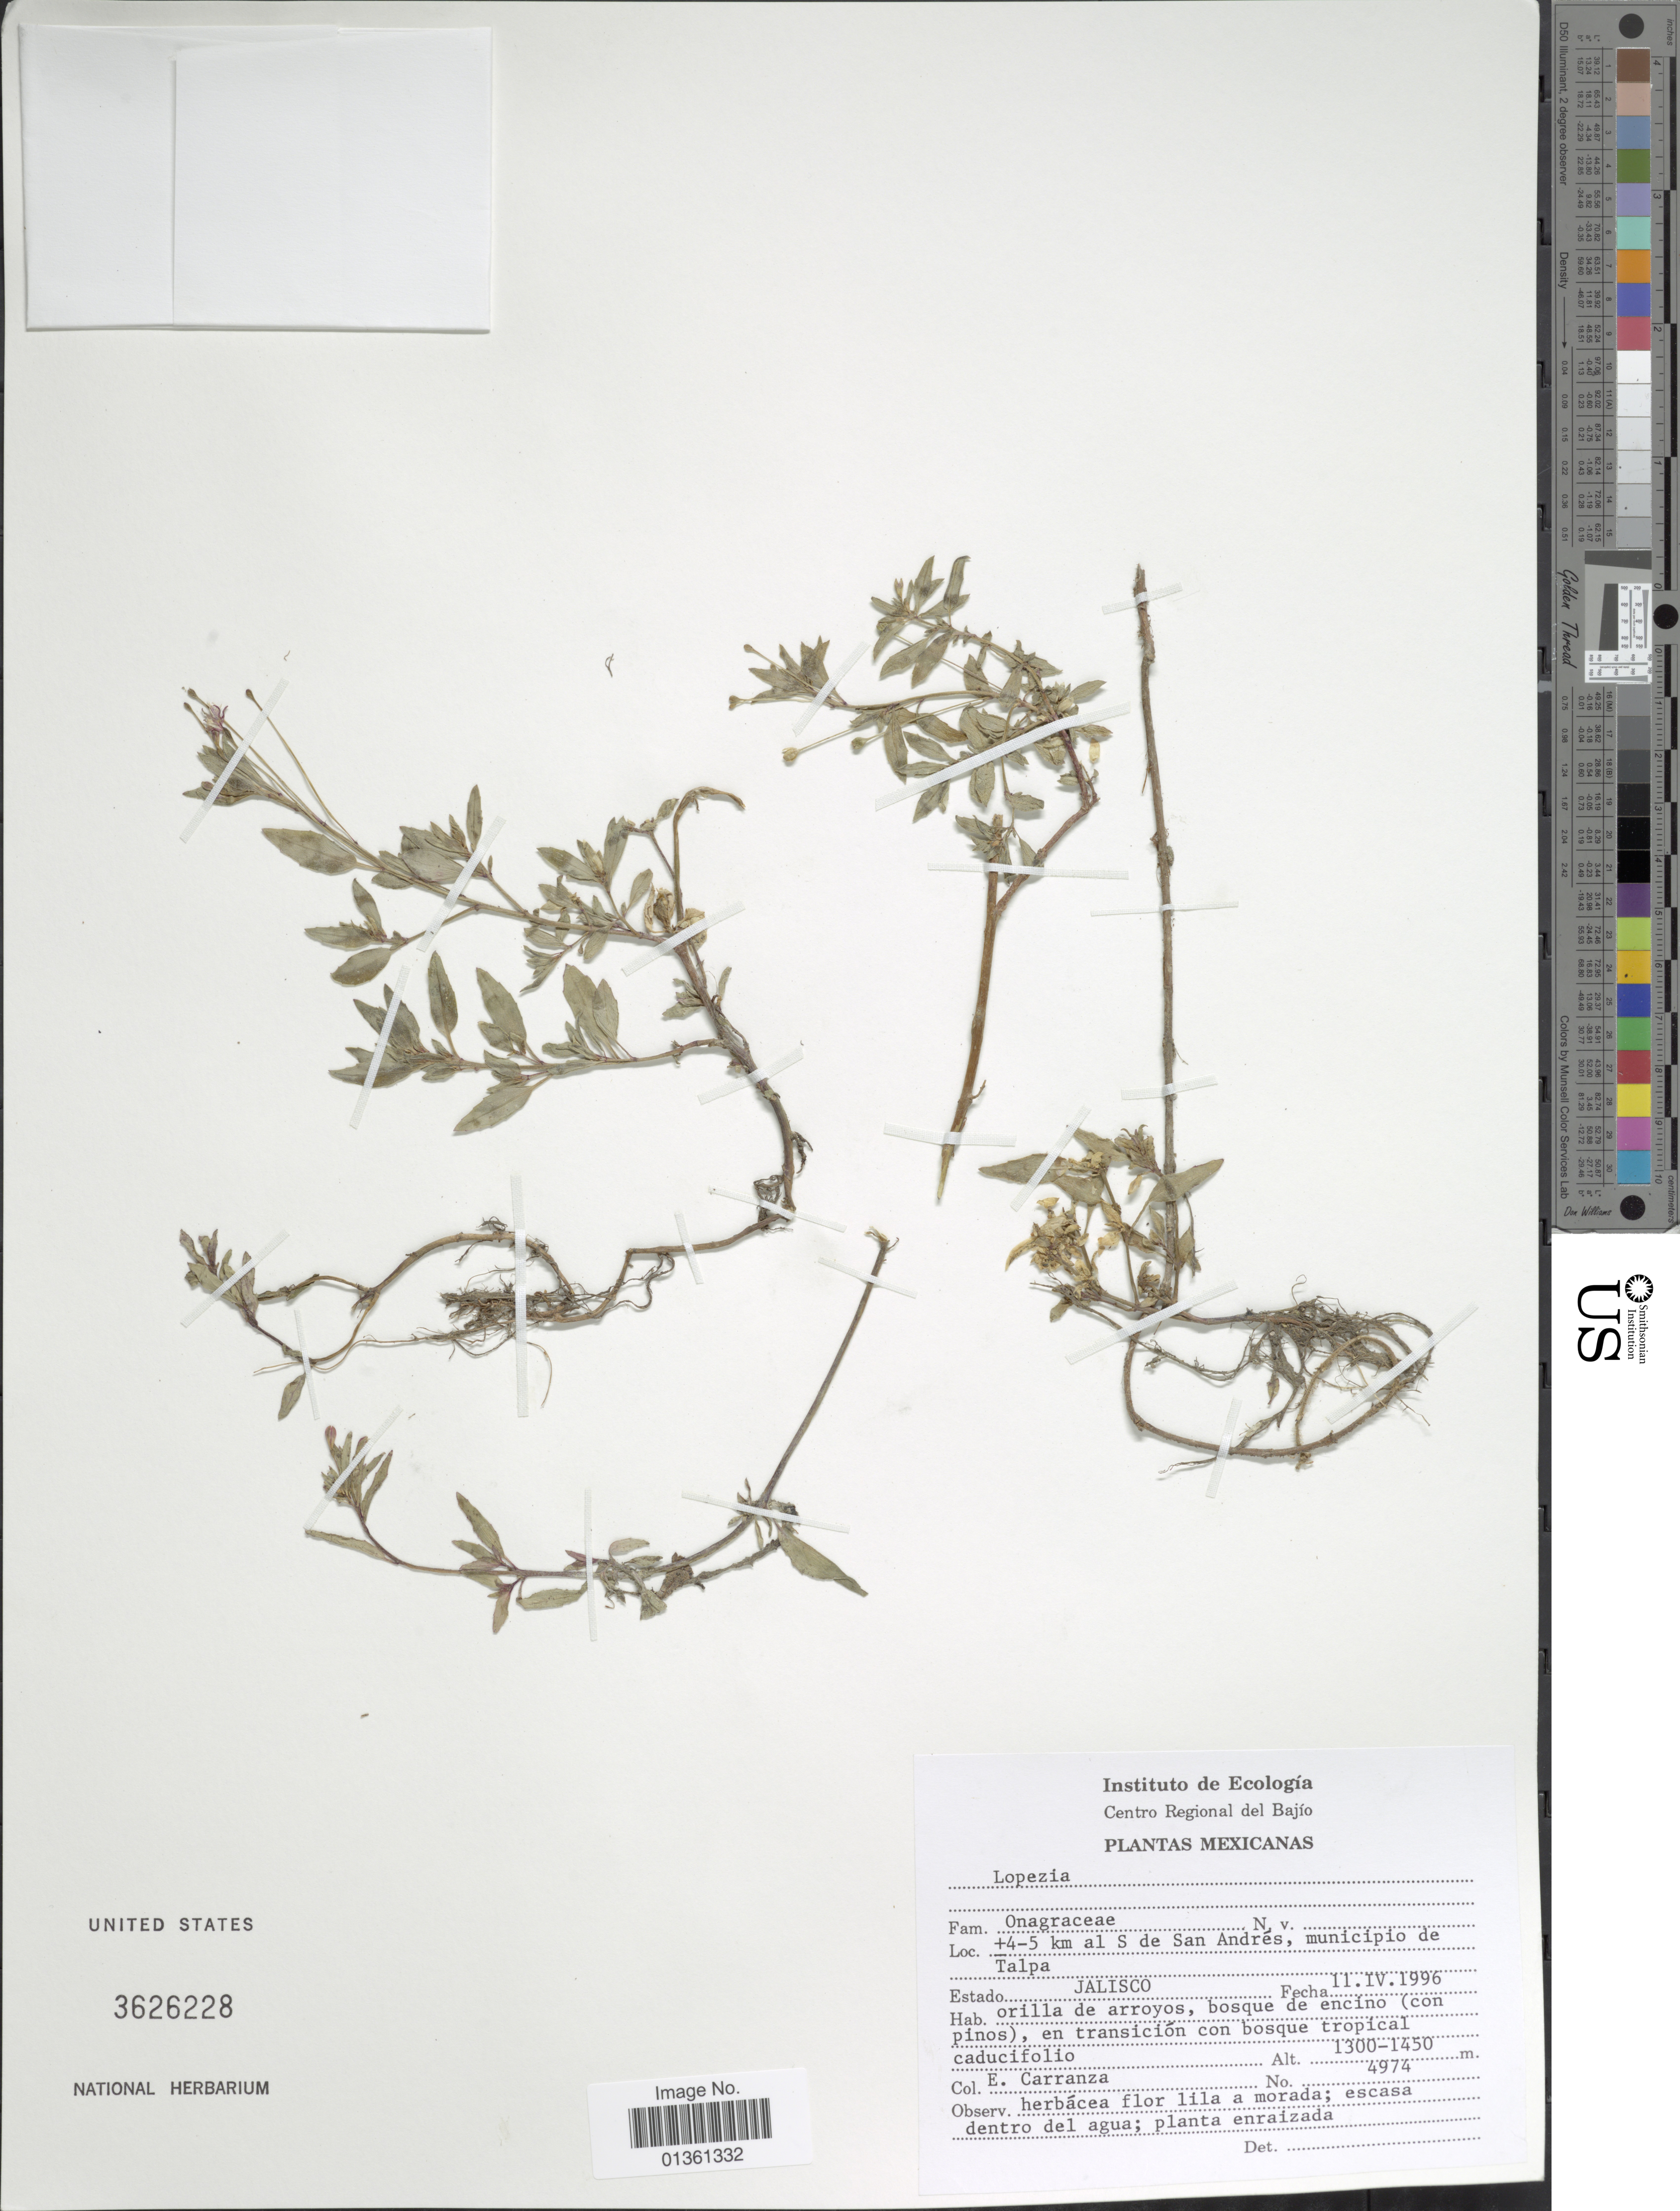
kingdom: Plantae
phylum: Tracheophyta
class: Magnoliopsida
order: Myrtales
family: Onagraceae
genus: Lopezia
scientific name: Lopezia sp.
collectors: E. Carranza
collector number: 4974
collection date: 1996-04-11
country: Mexico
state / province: Jalisco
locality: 4-5 km al S de San Andrés, municipio de Talpa.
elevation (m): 1300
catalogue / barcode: US 3626228